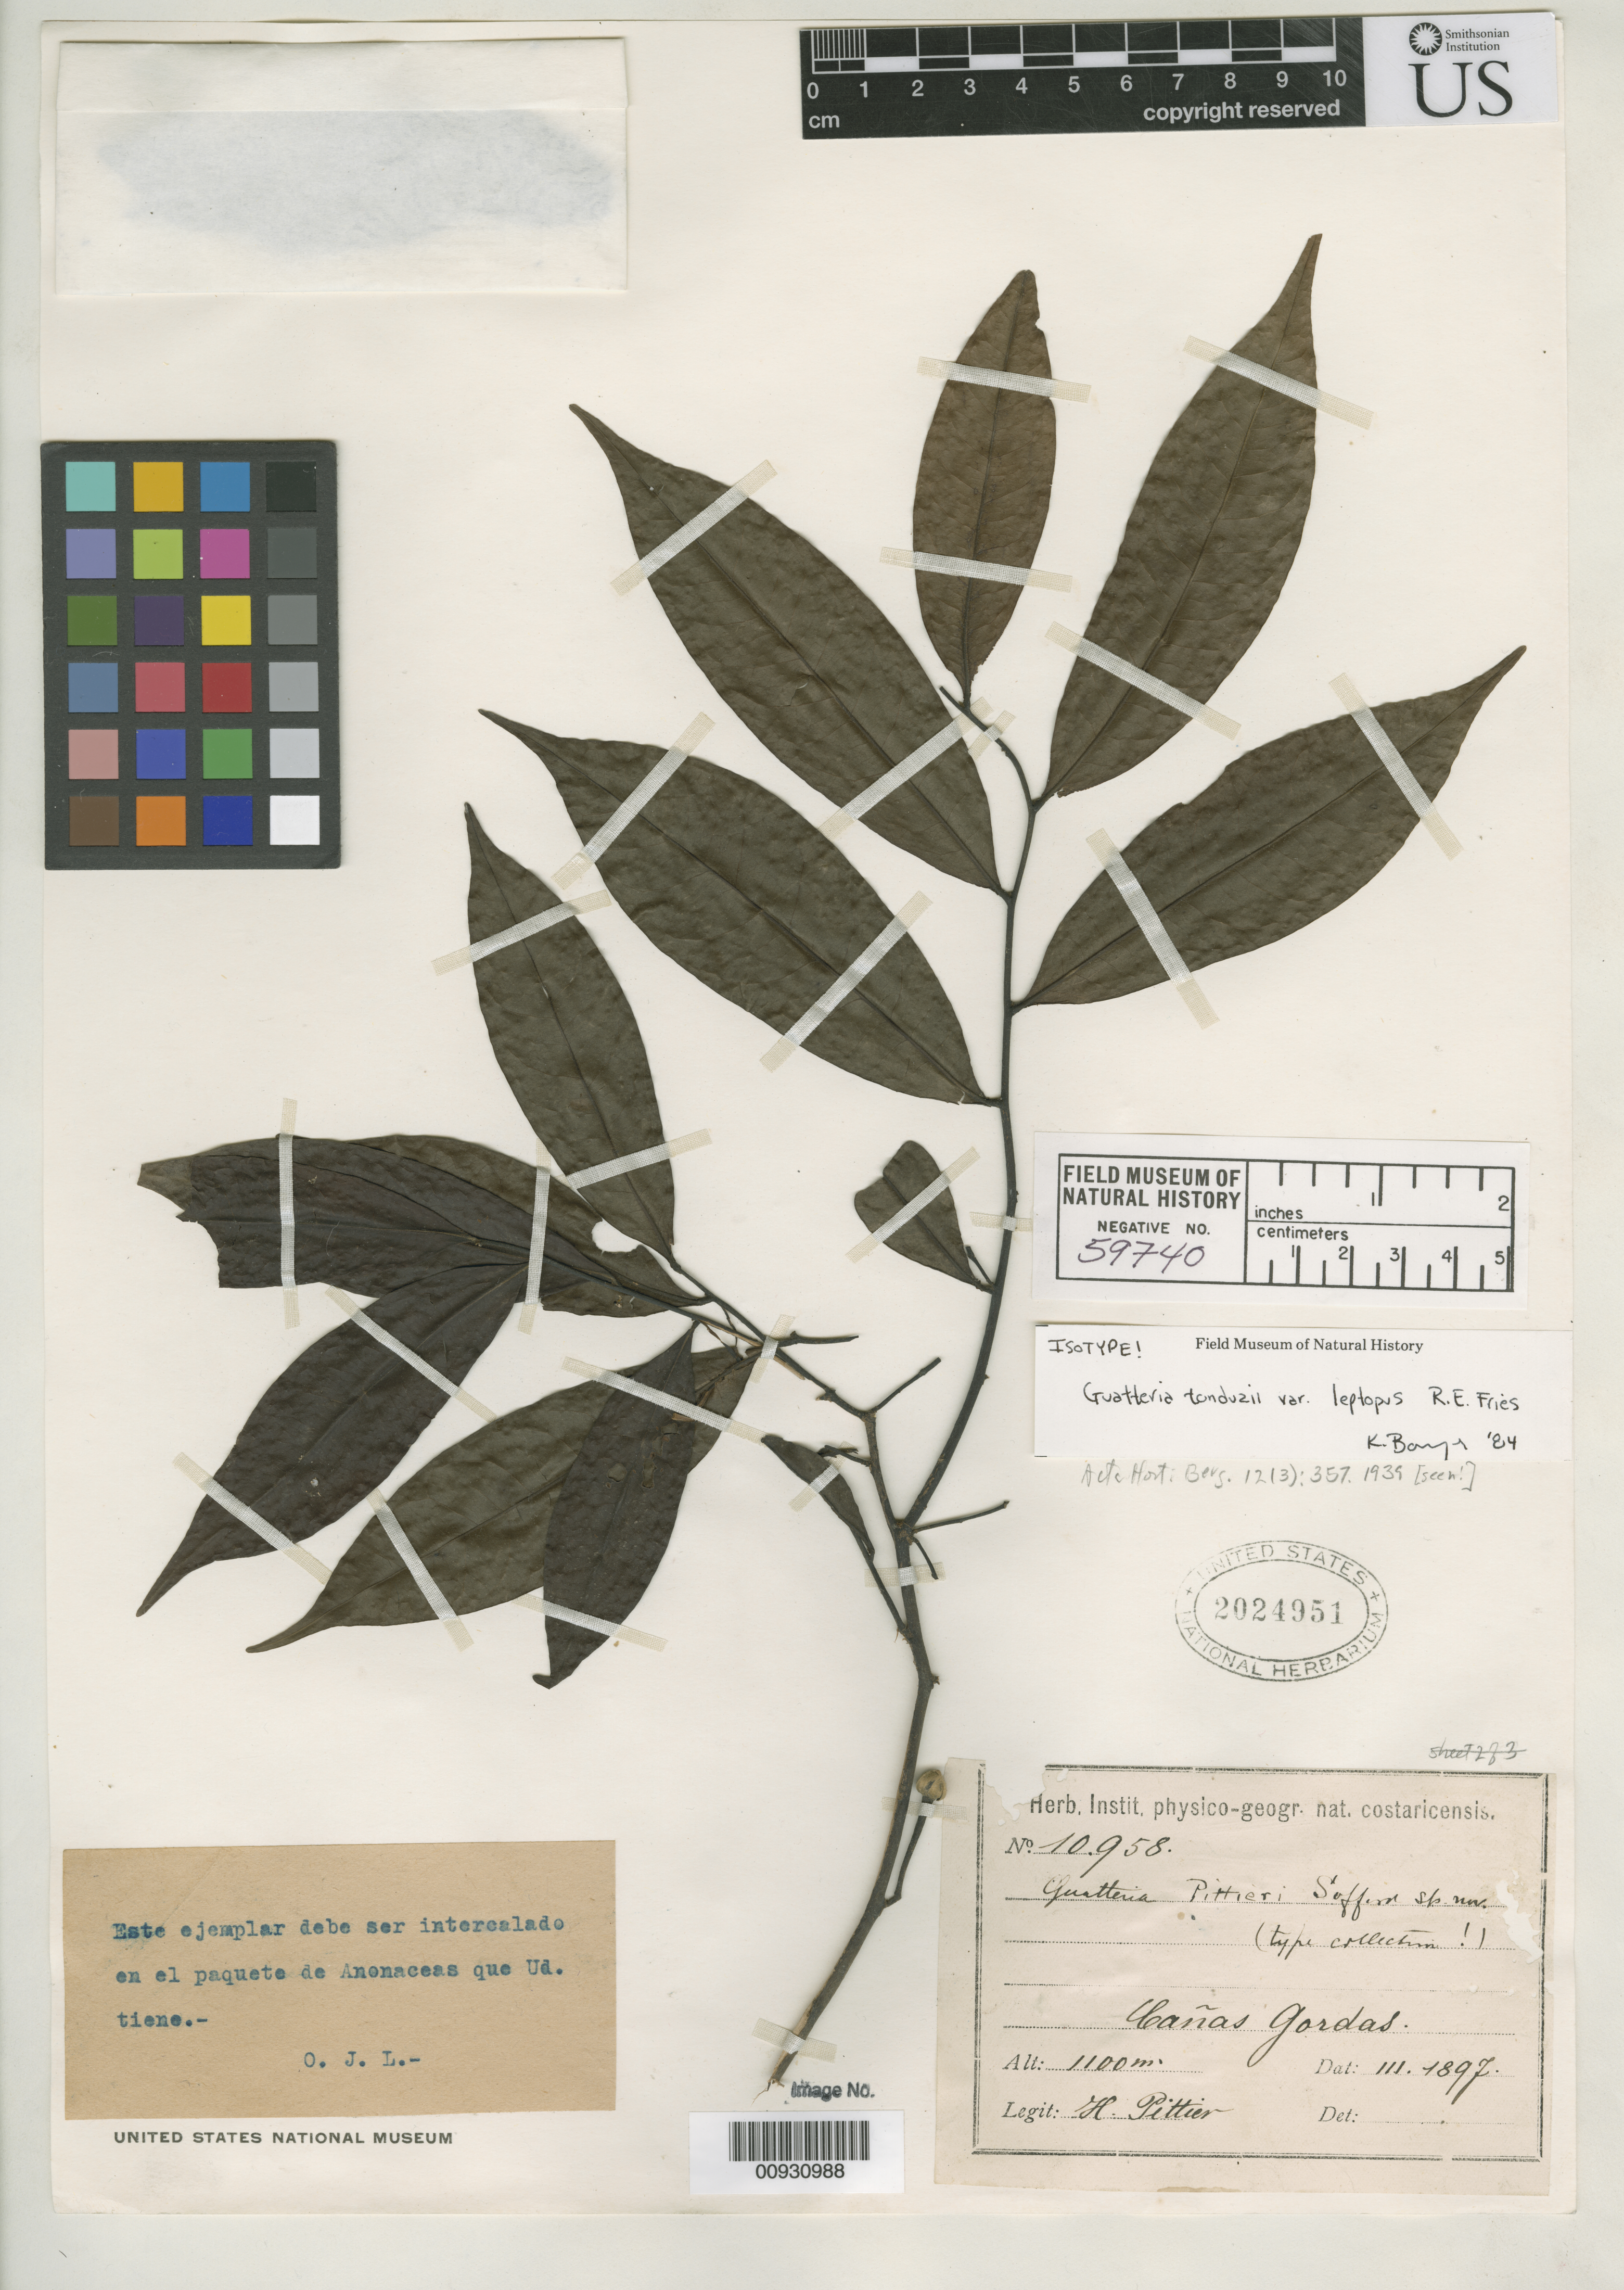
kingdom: Plantae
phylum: Tracheophyta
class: Magnoliopsida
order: Magnoliales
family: Annonaceae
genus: Guatteria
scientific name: Guatteria tonduzii var. leptopus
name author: R.E. Fr.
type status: Isotype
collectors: H. F. Pittier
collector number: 10958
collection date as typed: Mar 1897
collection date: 1897-03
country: Costa Rica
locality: Cañas Gordas.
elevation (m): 110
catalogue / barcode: US 2024951